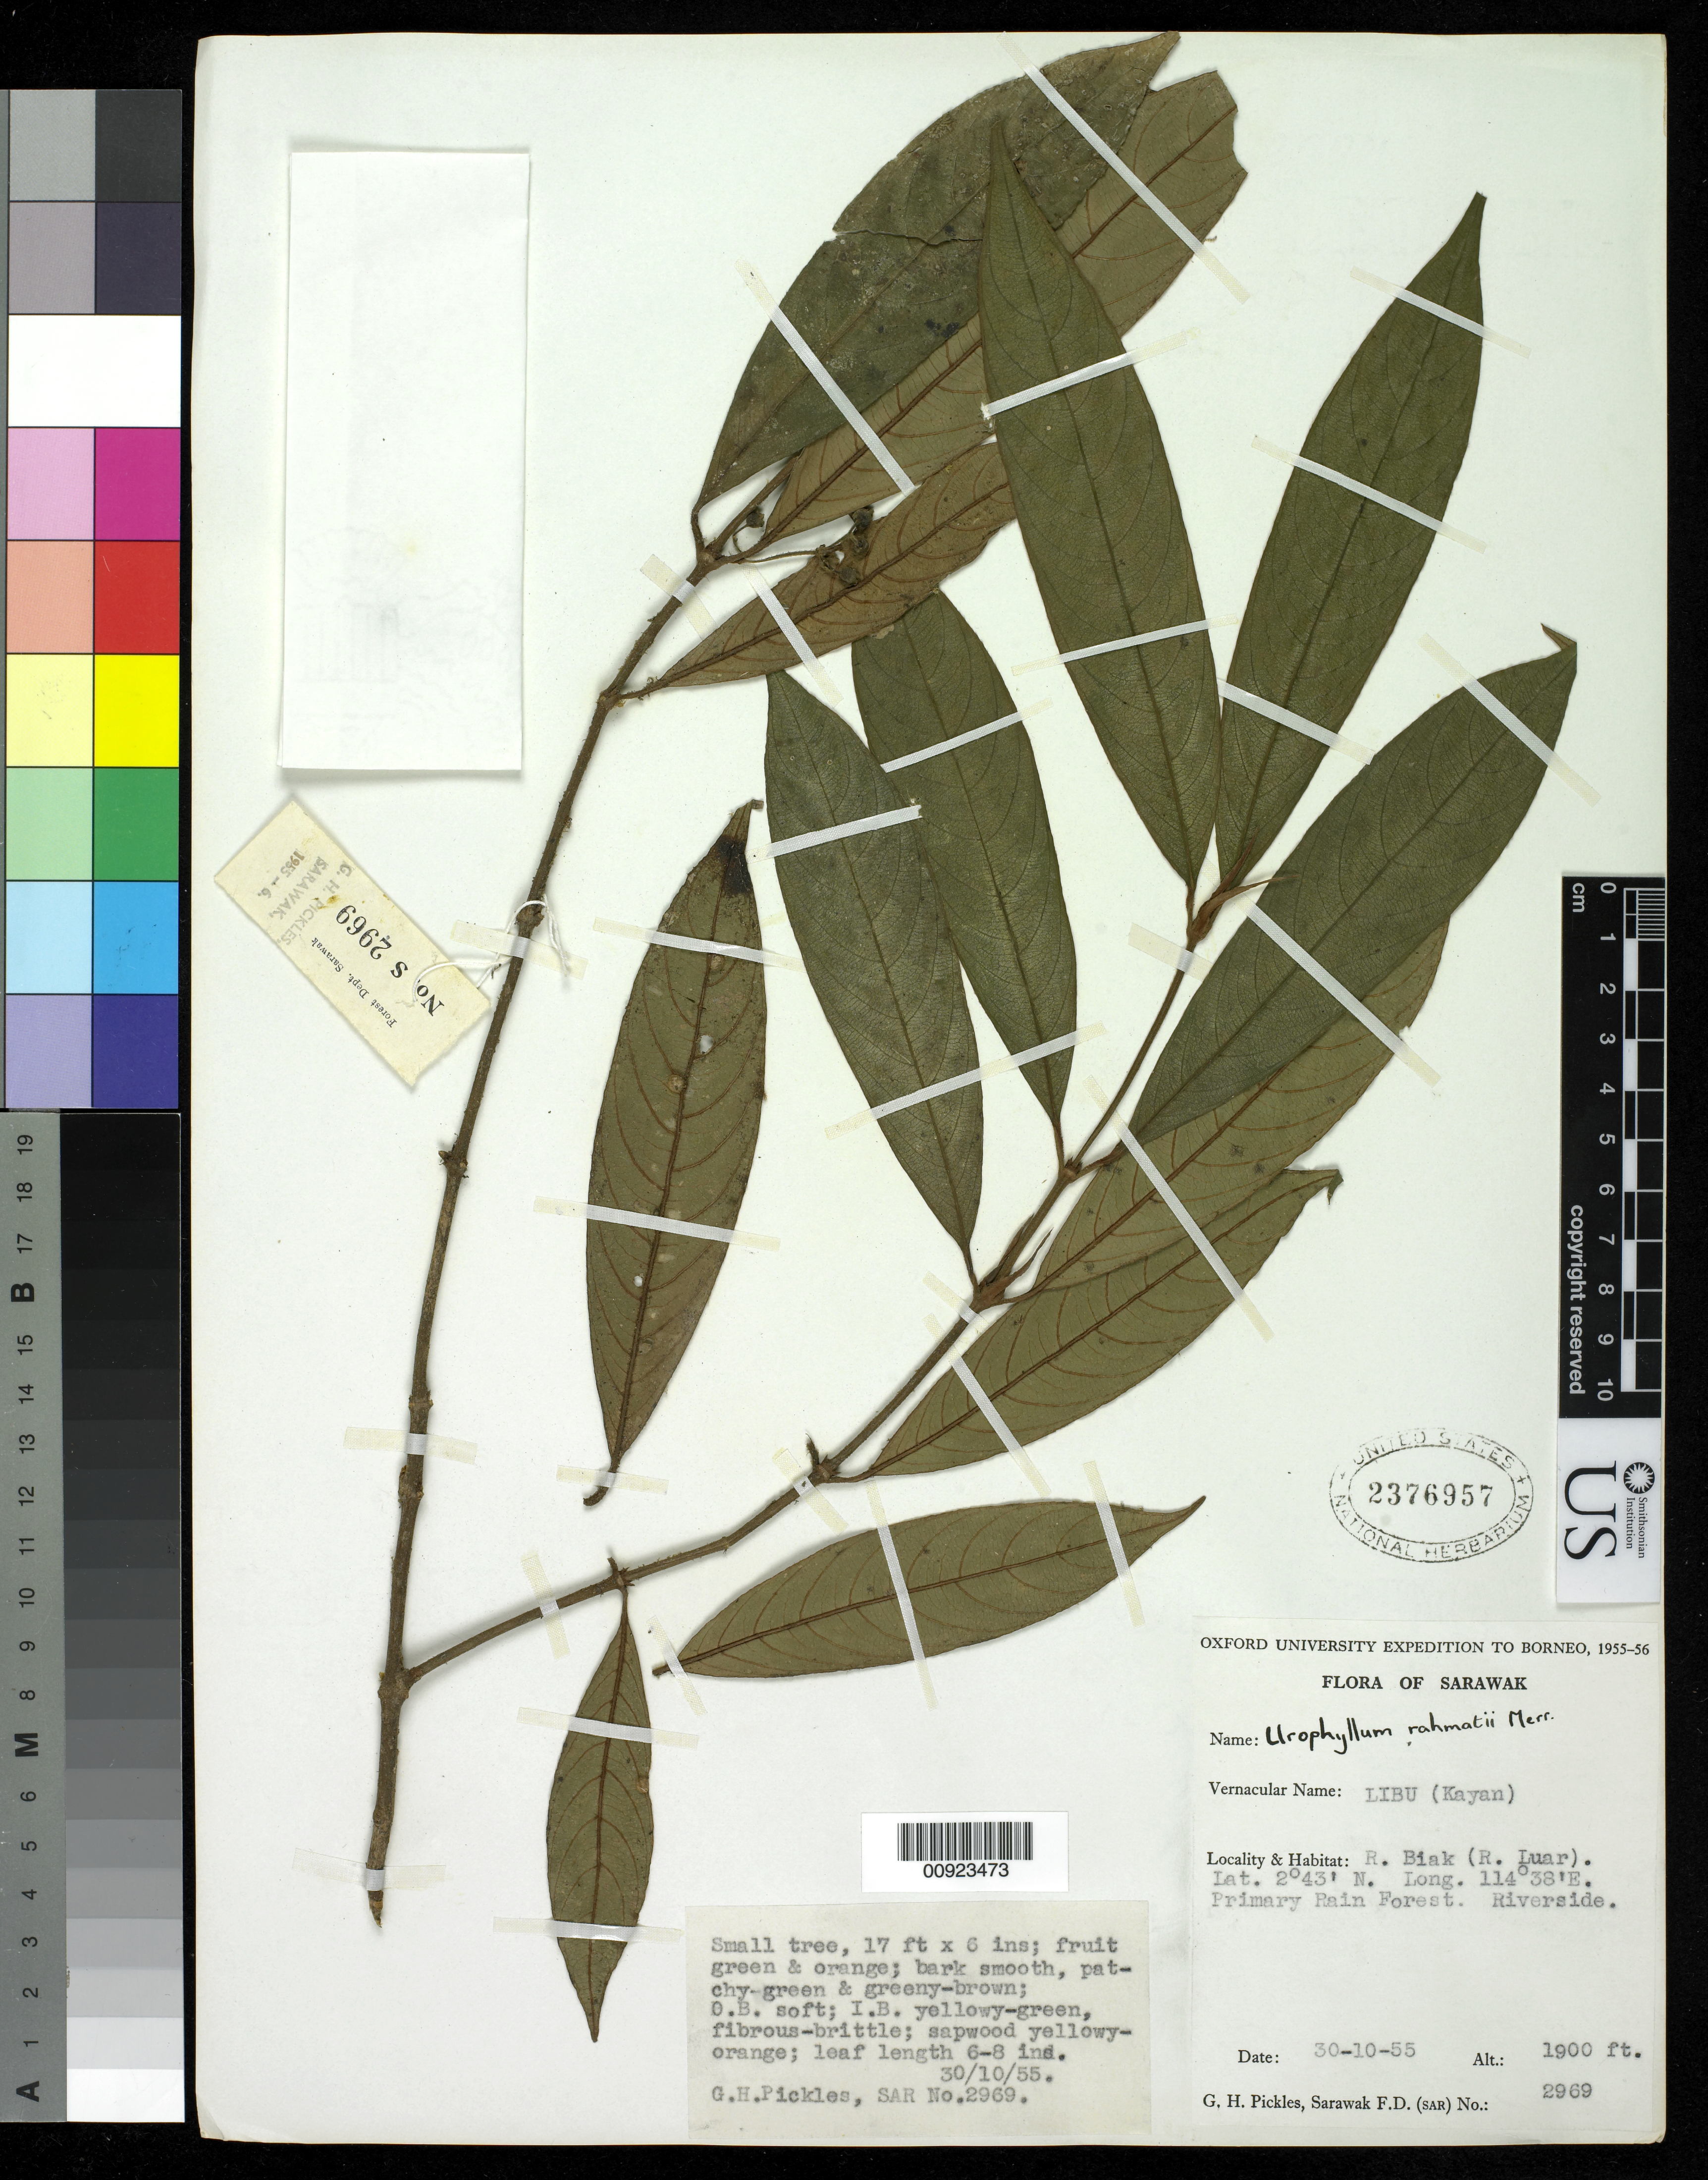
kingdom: Plantae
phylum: Tracheophyta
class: Magnoliopsida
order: Gentianales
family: Rubiaceae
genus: Urophyllum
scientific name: Urophyllum rahmatii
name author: Merr.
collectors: G. Pickles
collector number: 1969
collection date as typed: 10 Oct 1955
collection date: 1955-10-10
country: Malaysia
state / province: Sarawak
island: Borneo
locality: R. Biak (R. Luar)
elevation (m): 579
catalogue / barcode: US 2376957